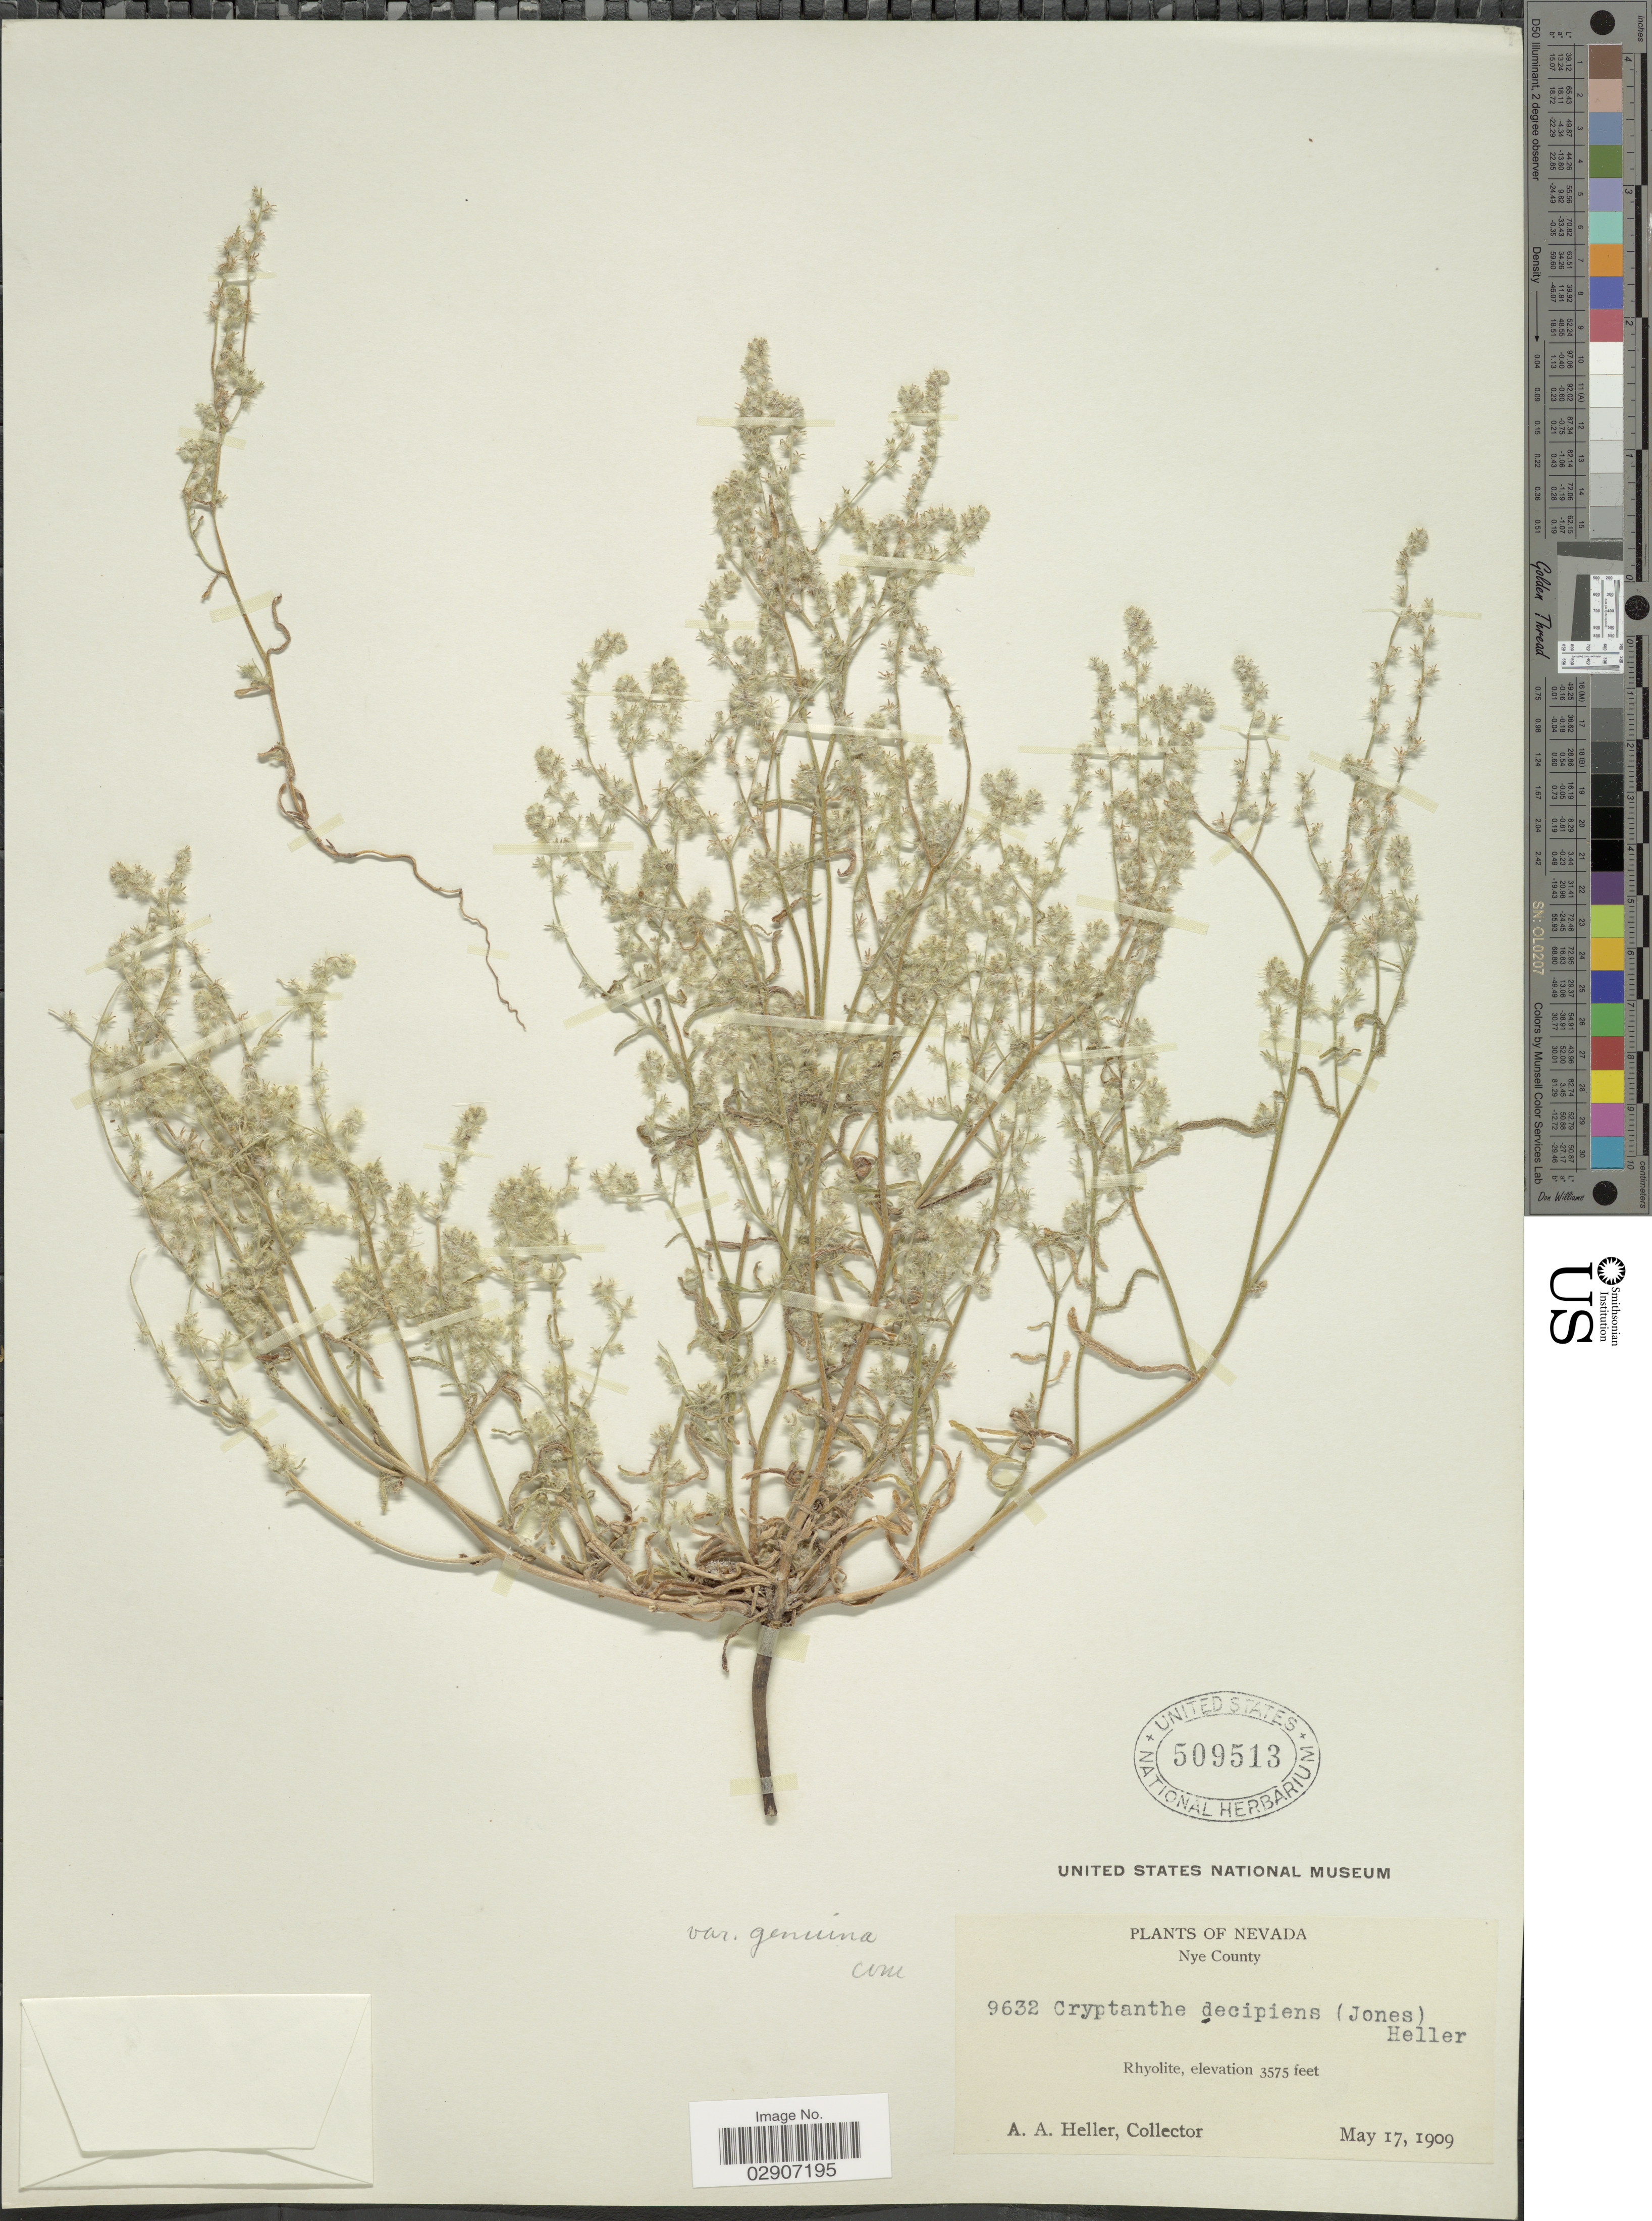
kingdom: Plantae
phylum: Tracheophyta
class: Magnoliopsida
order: Boraginales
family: Boraginaceae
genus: Cryptantha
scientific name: Cryptantha decipiens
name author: (M.E. Jones) A. Heller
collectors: A. A. Heller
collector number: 9632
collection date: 1909-05-17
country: United States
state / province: Nevada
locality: Nye County, Rhyolite.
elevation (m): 1090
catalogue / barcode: US 509513